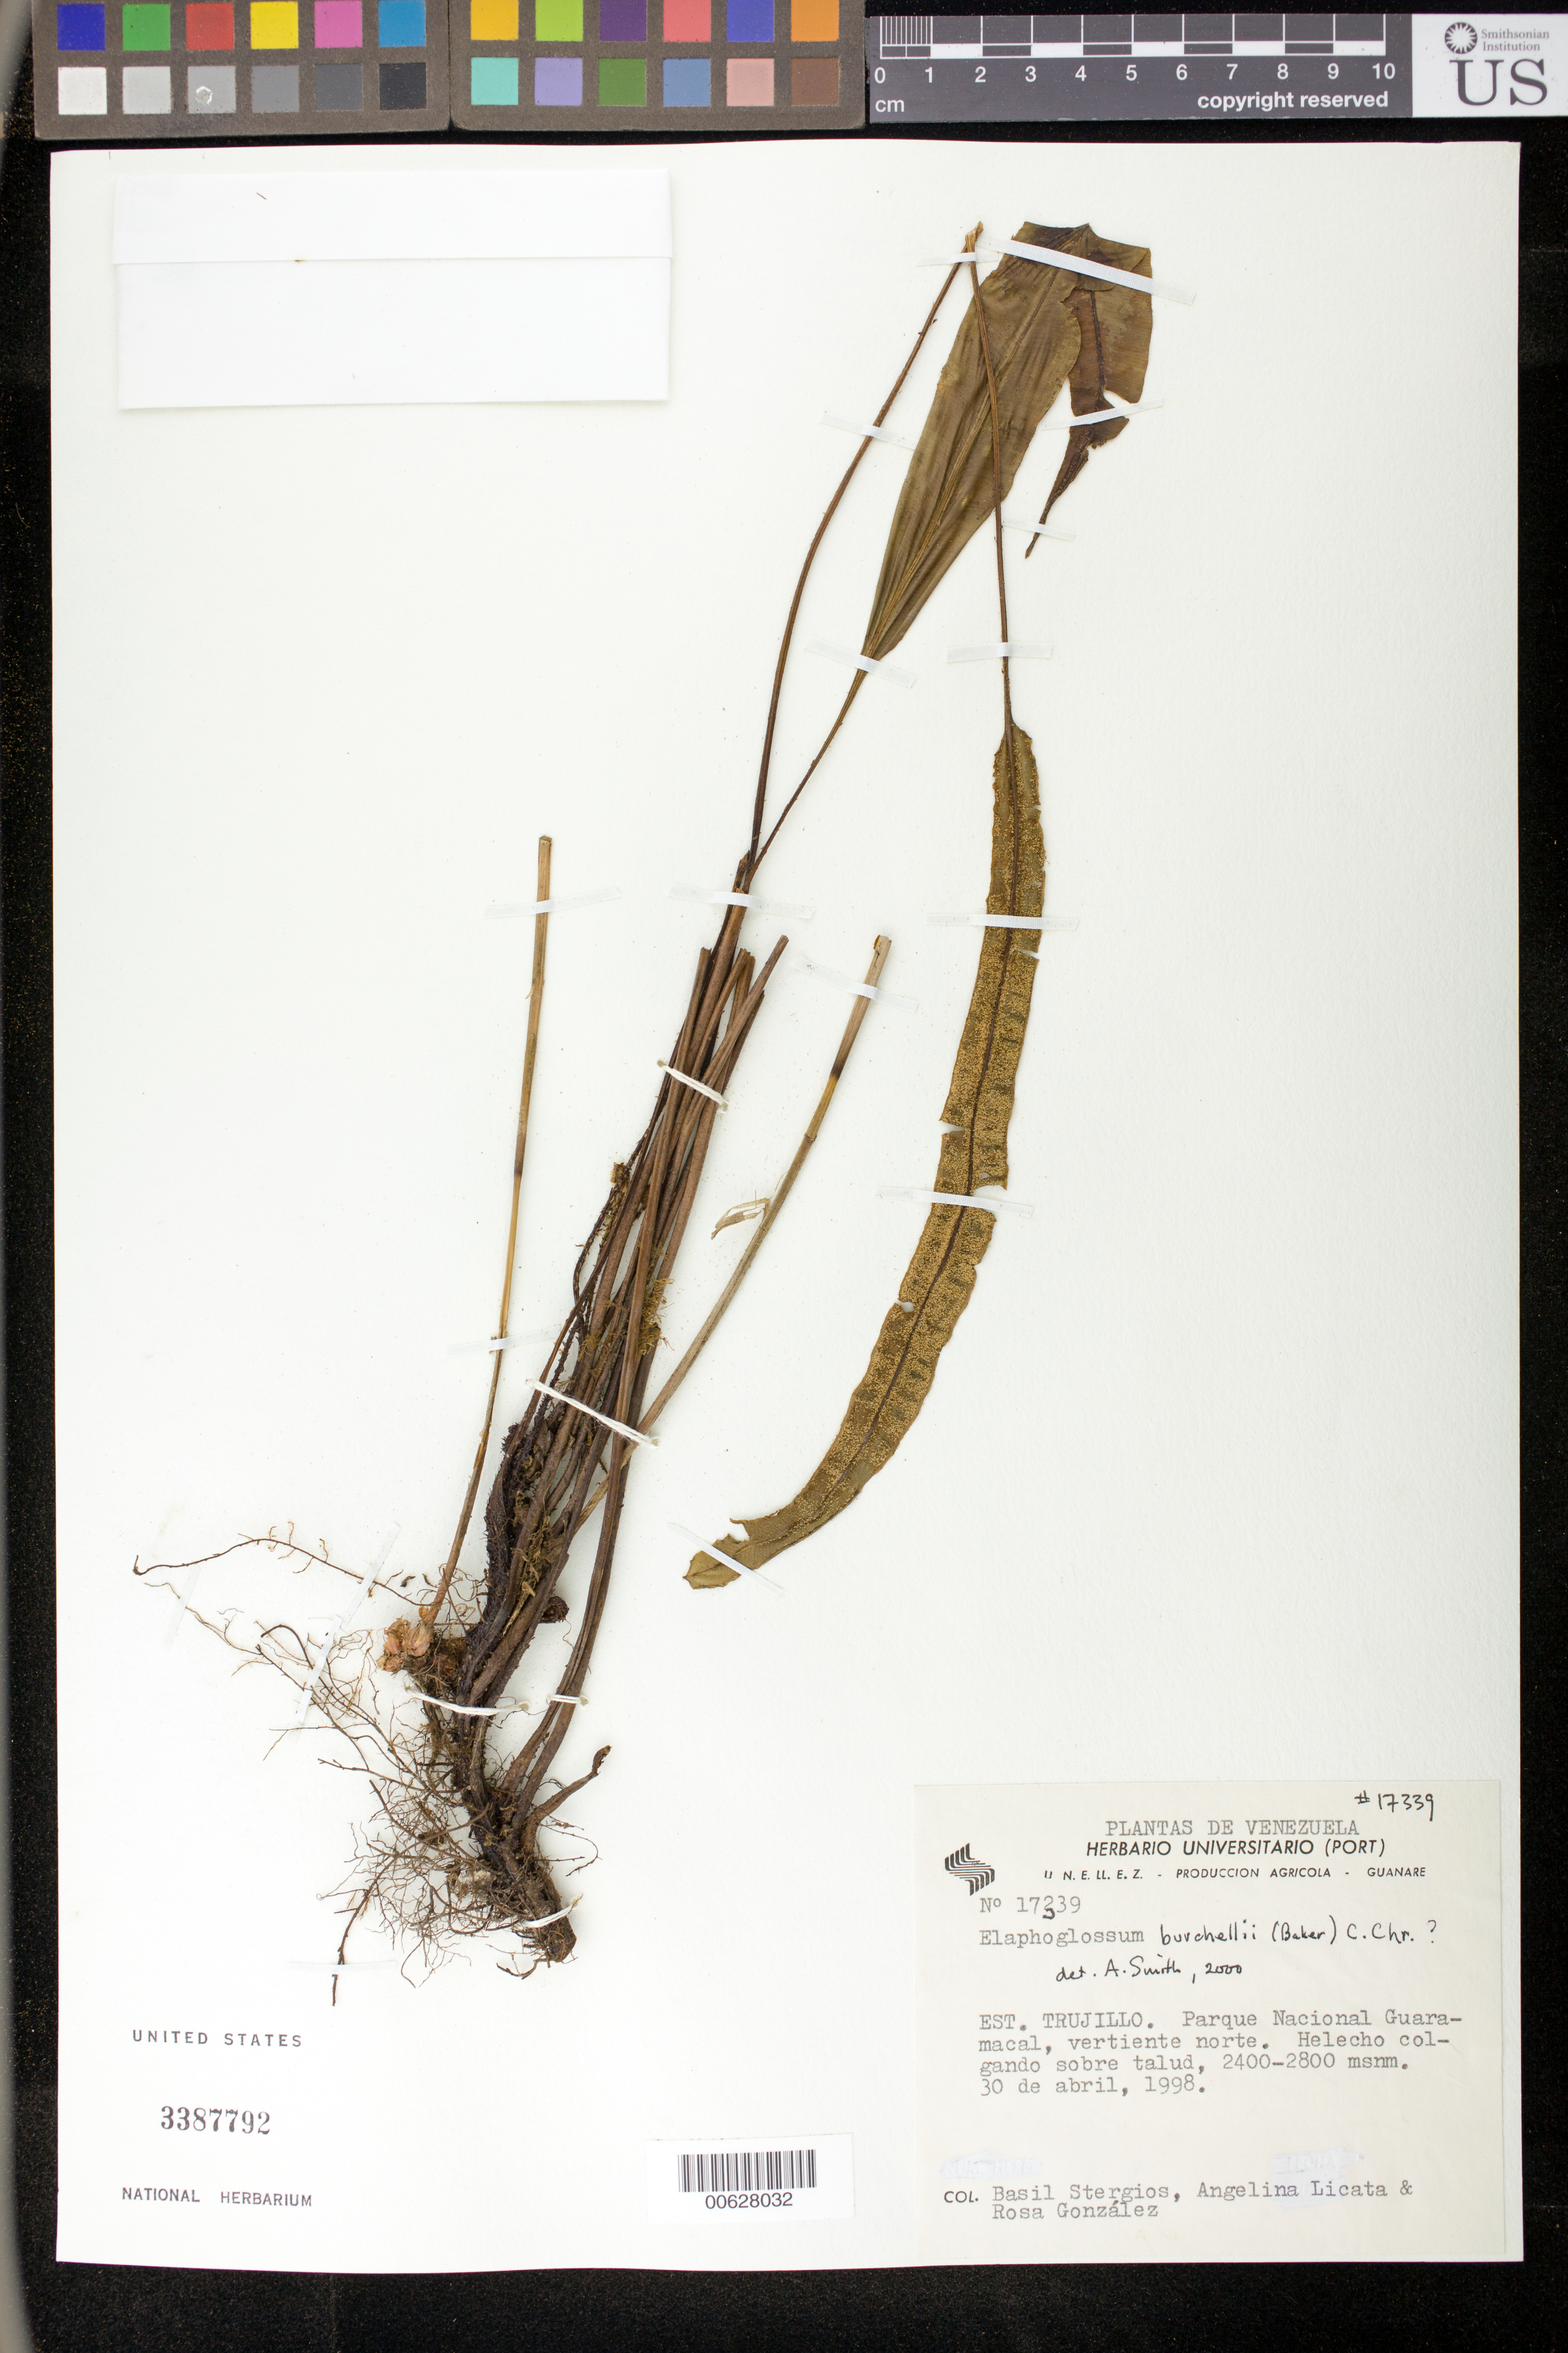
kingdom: Plantae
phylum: Tracheophyta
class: Polypodiopsida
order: Polypodiales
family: Dryopteridaceae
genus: Elaphoglossum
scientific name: Elaphoglossum burchellii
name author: (Baker) C. Chr.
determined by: Smith, Alan R., (UC)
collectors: B. G. Stergios, A. Licata & R. González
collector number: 17339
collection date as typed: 30 Apr 1998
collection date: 1998-04-30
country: Venezuela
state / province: Trujillo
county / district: Boconó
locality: Parque Nacional Guaramacal, vertiente N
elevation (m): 2400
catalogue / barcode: US 3387792